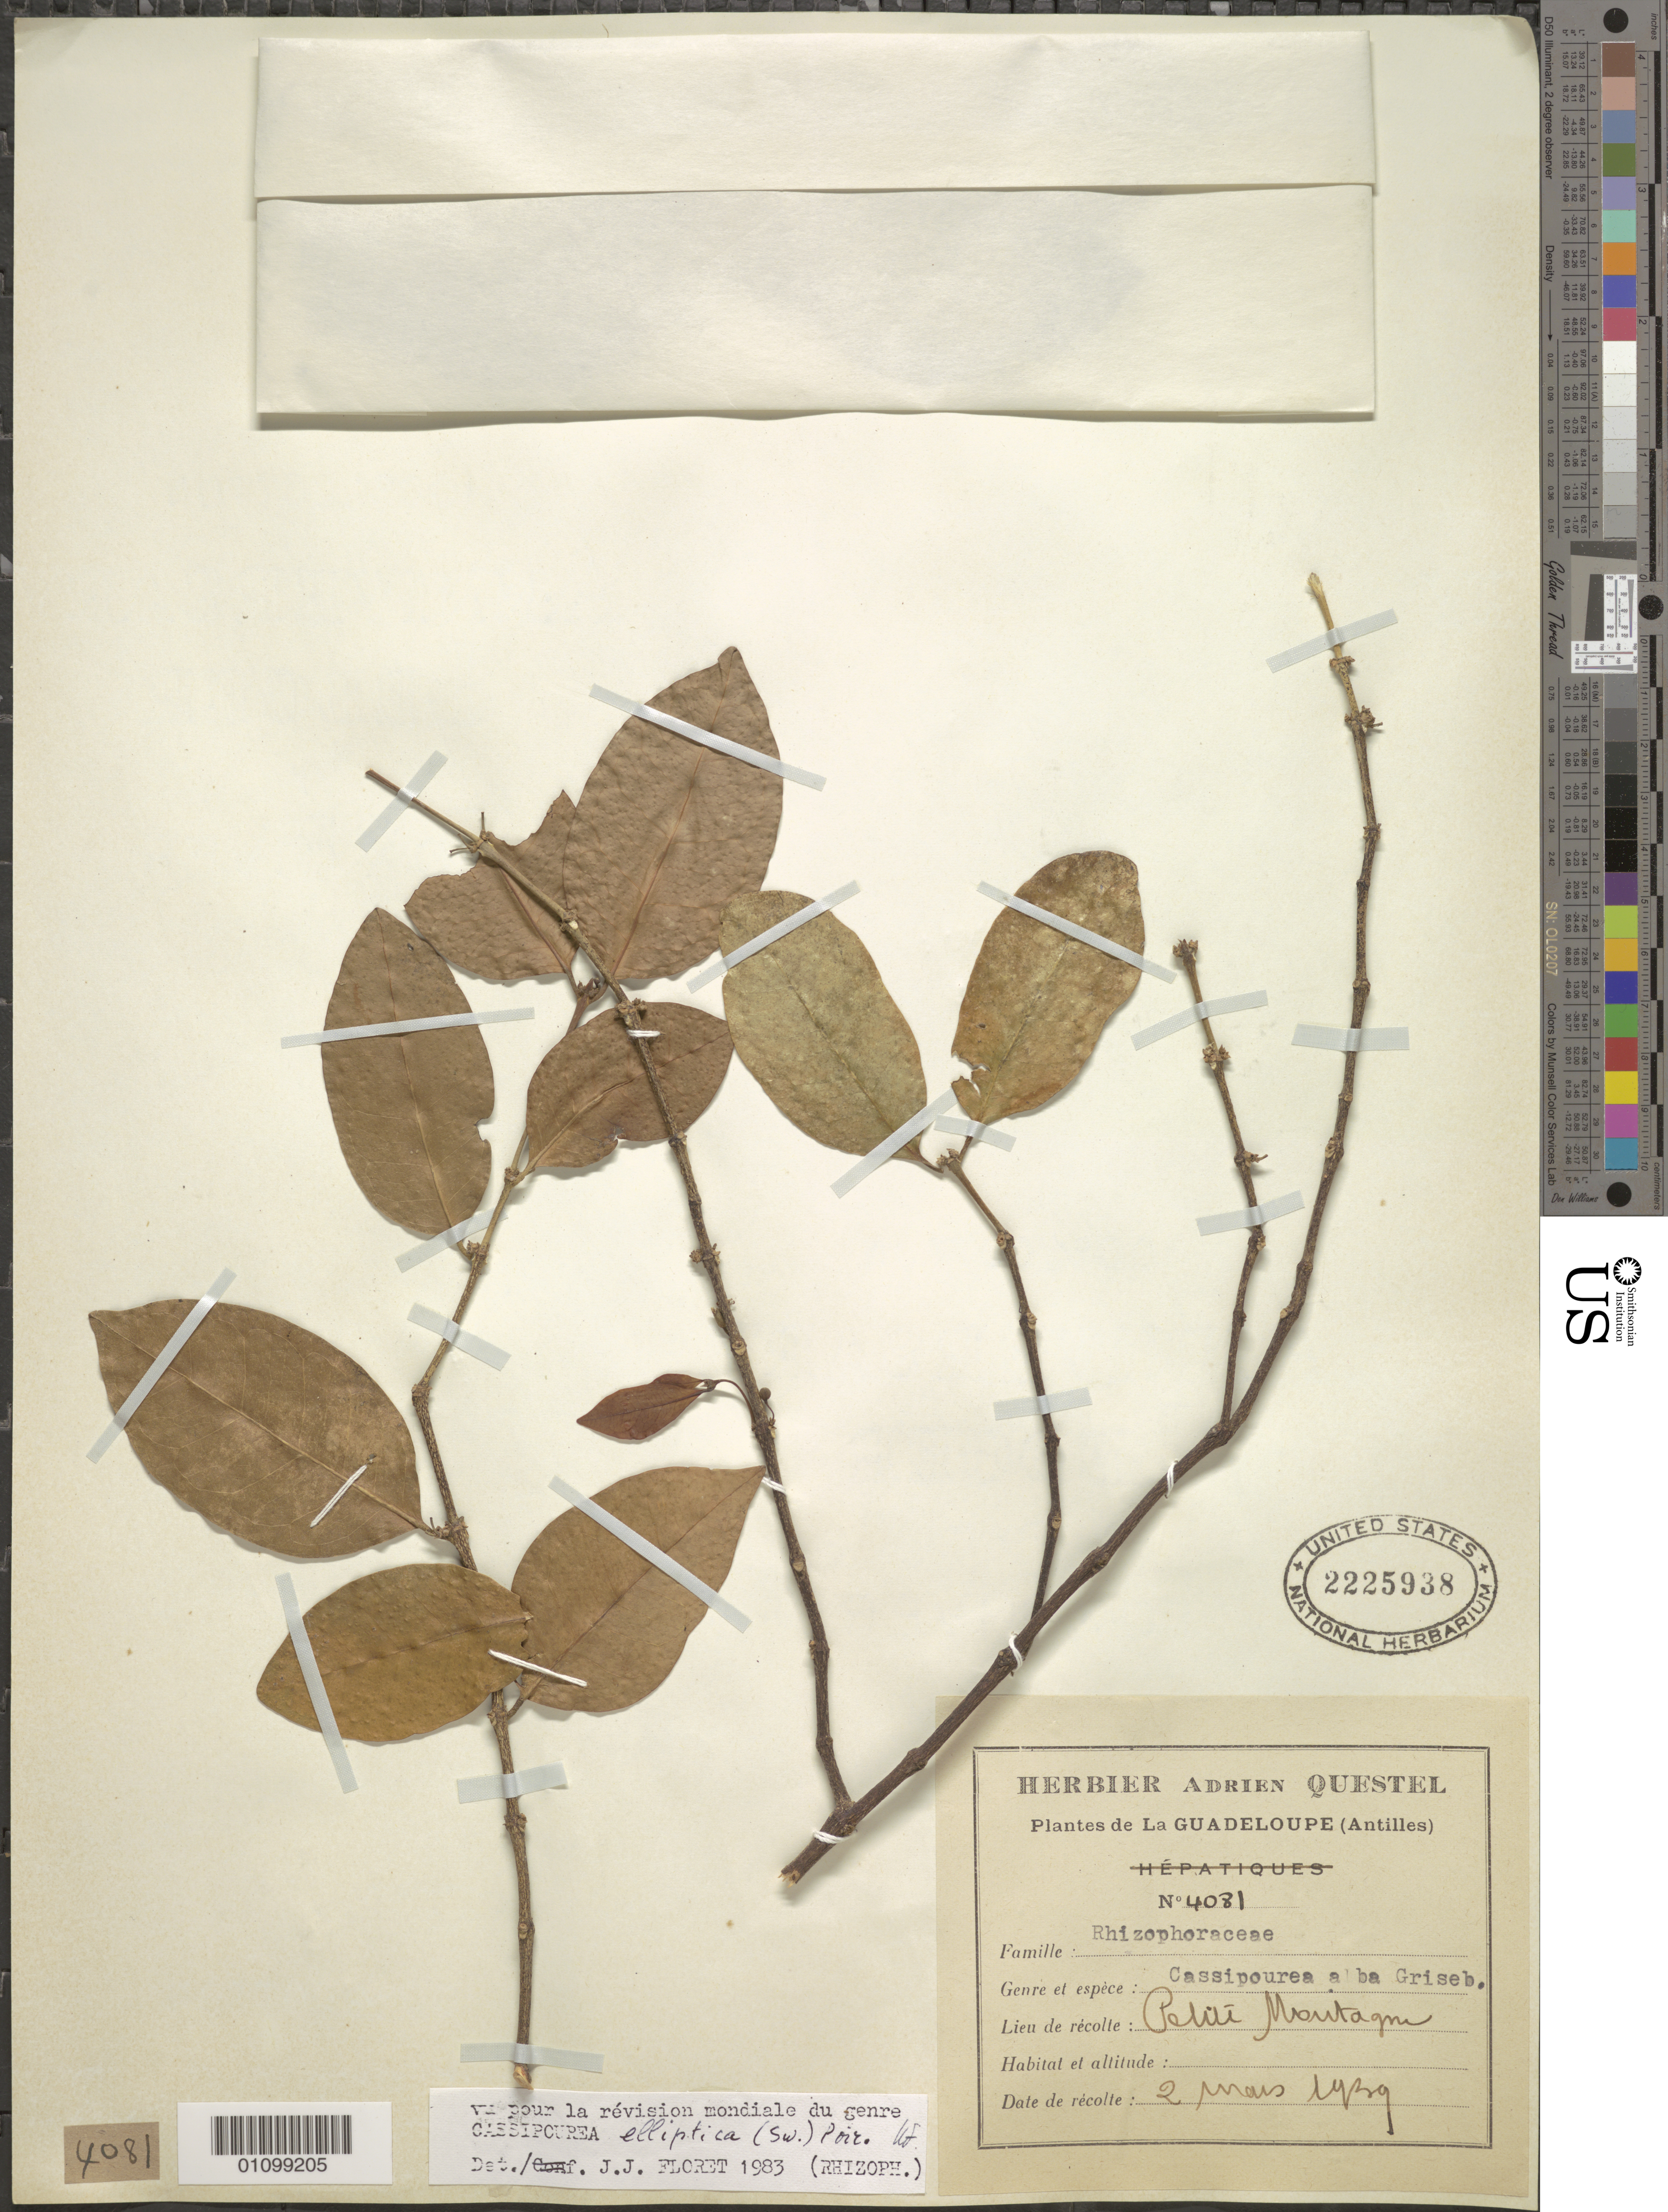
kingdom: Plantae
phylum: Tracheophyta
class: Magnoliopsida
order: Malpighiales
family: Rhizophoraceae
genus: Cassipourea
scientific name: Cassipourea elliptica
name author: (Sw.) Poir.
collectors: A. Questel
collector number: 4081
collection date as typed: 02 Mar 1939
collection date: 1939-03-02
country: Guadeloupe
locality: Petite Montagna.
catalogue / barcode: US 2225983